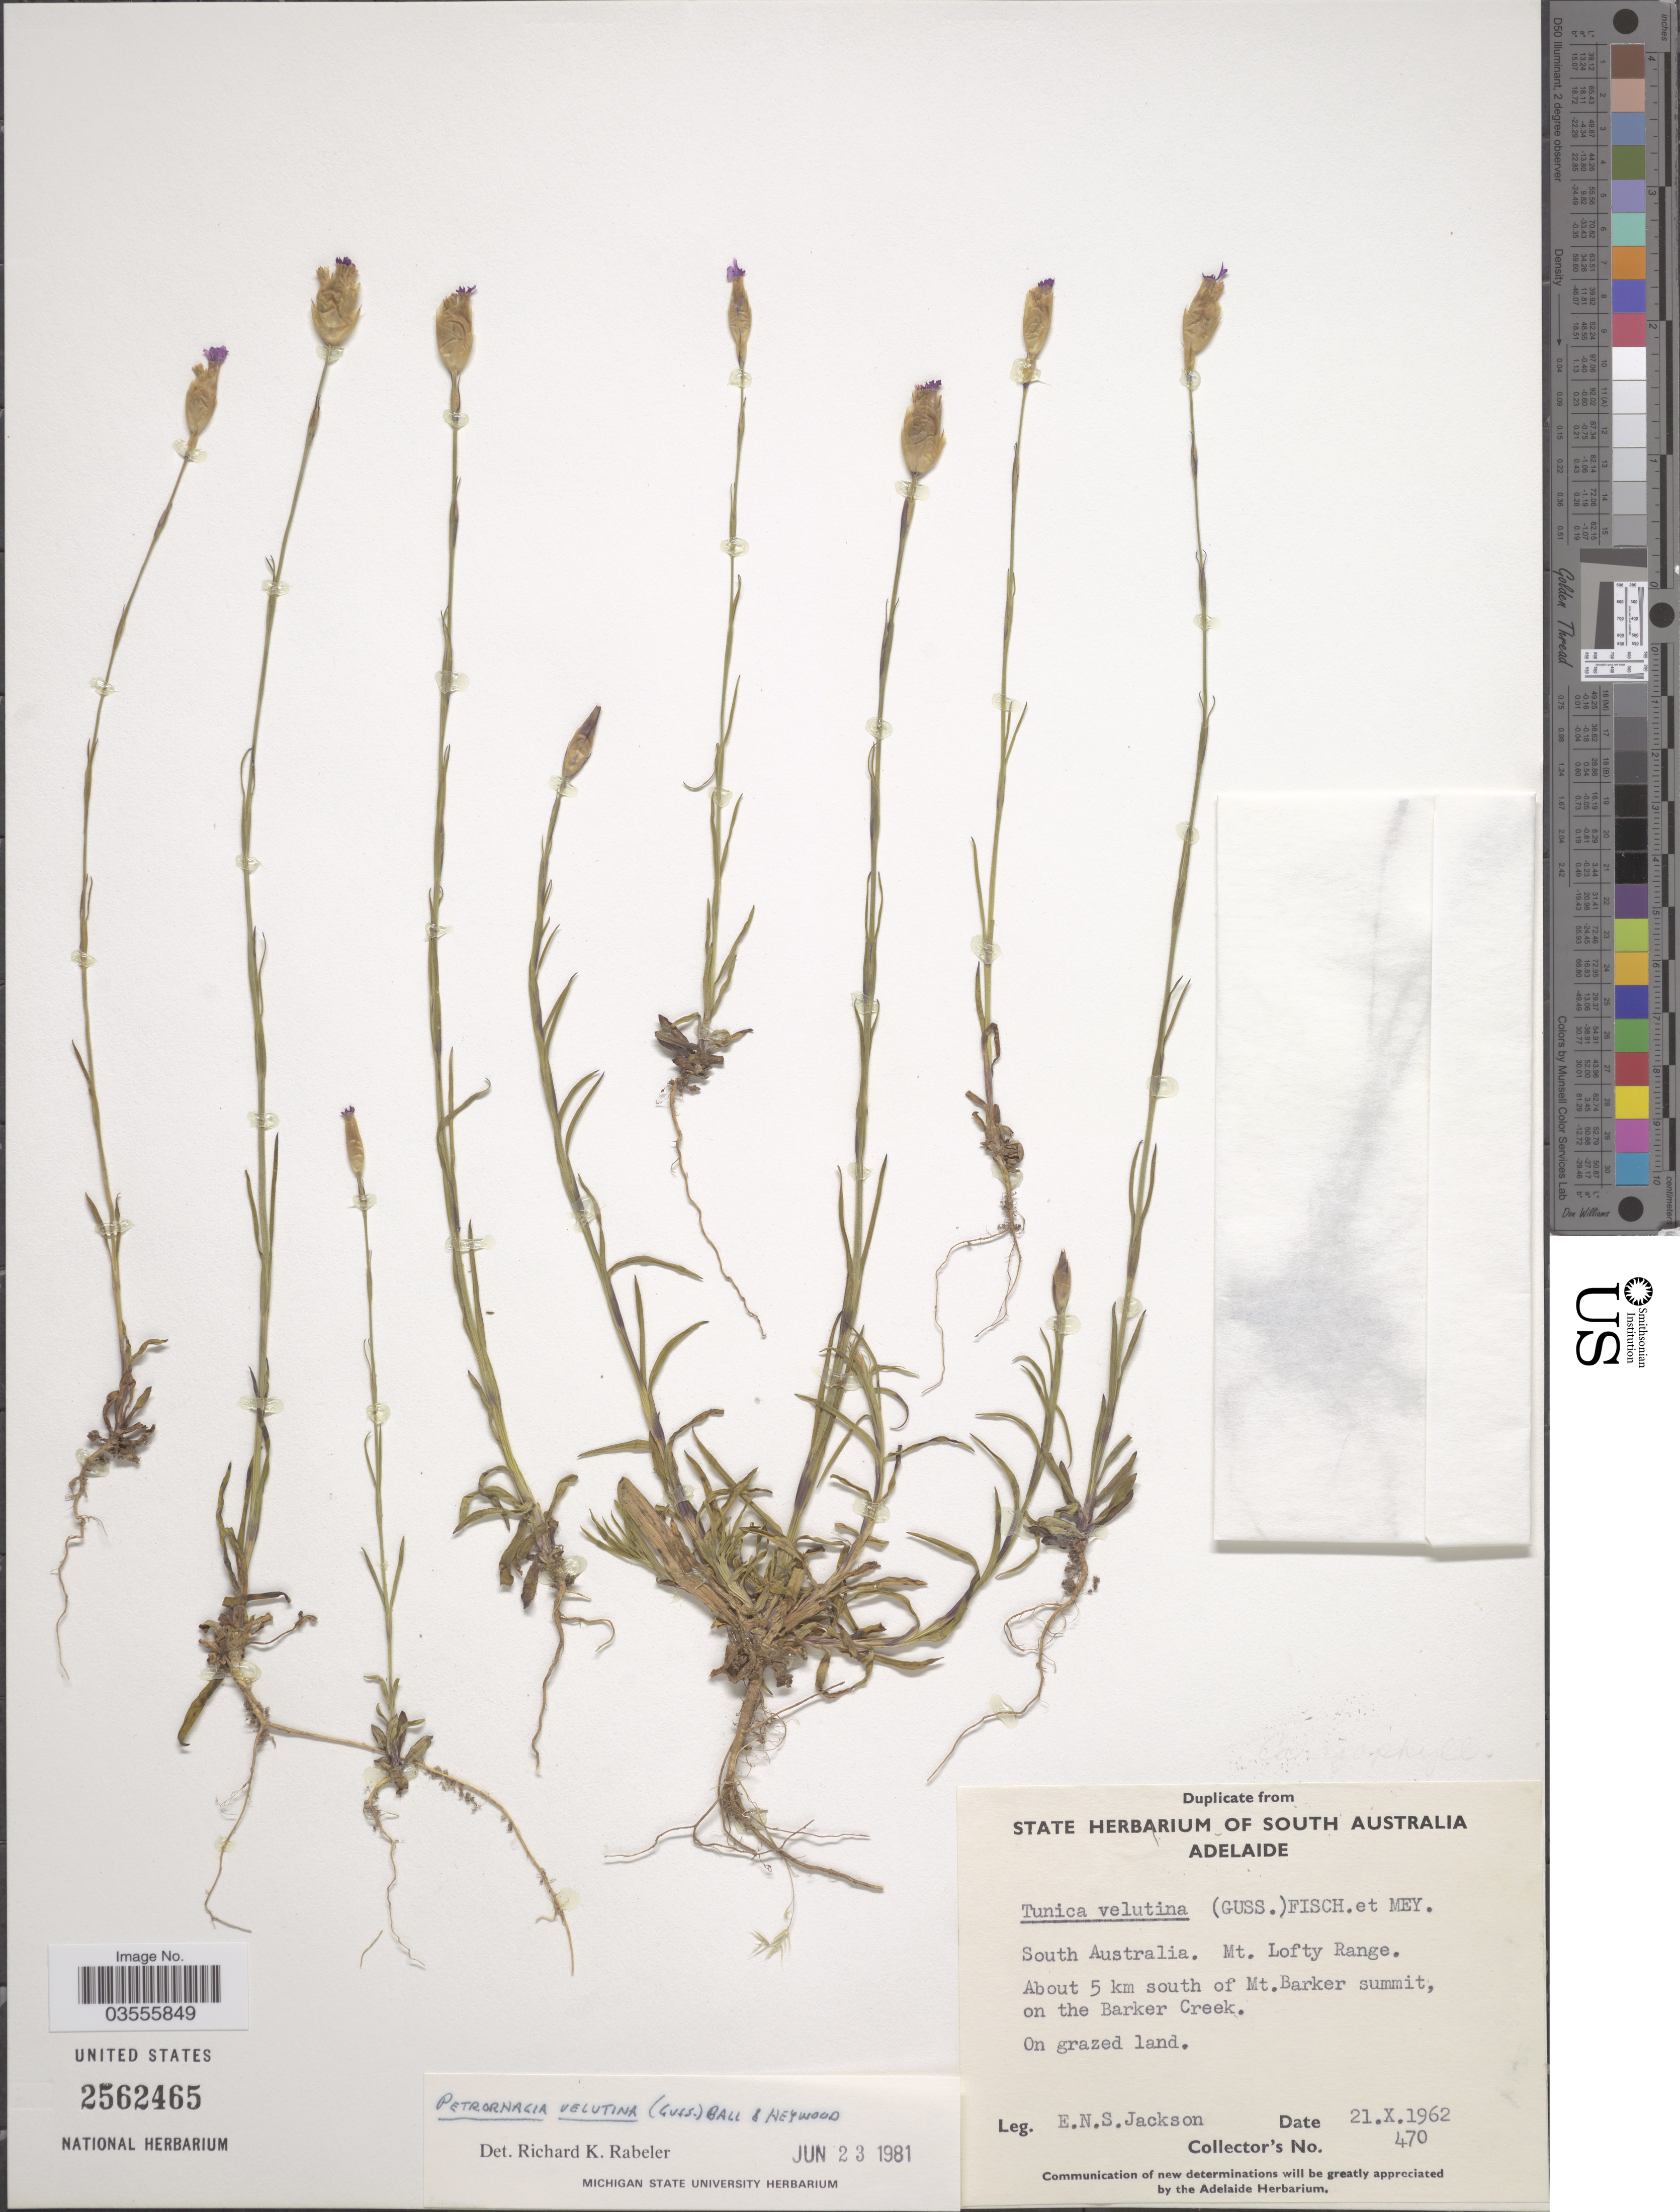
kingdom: Plantae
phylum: Tracheophyta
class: Magnoliopsida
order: Caryophyllales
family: Caryophyllaceae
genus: Petrorhagia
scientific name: Petrorhagia dubia subsp. dubia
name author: (Raf.) López & Romo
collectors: E. Jackson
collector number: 470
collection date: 1962-10-21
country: Australia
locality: South Australia. Mt. Lofty Range. About 5 km south of Mt. Barker summit, on the Barker Creek.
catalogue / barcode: US 2562465